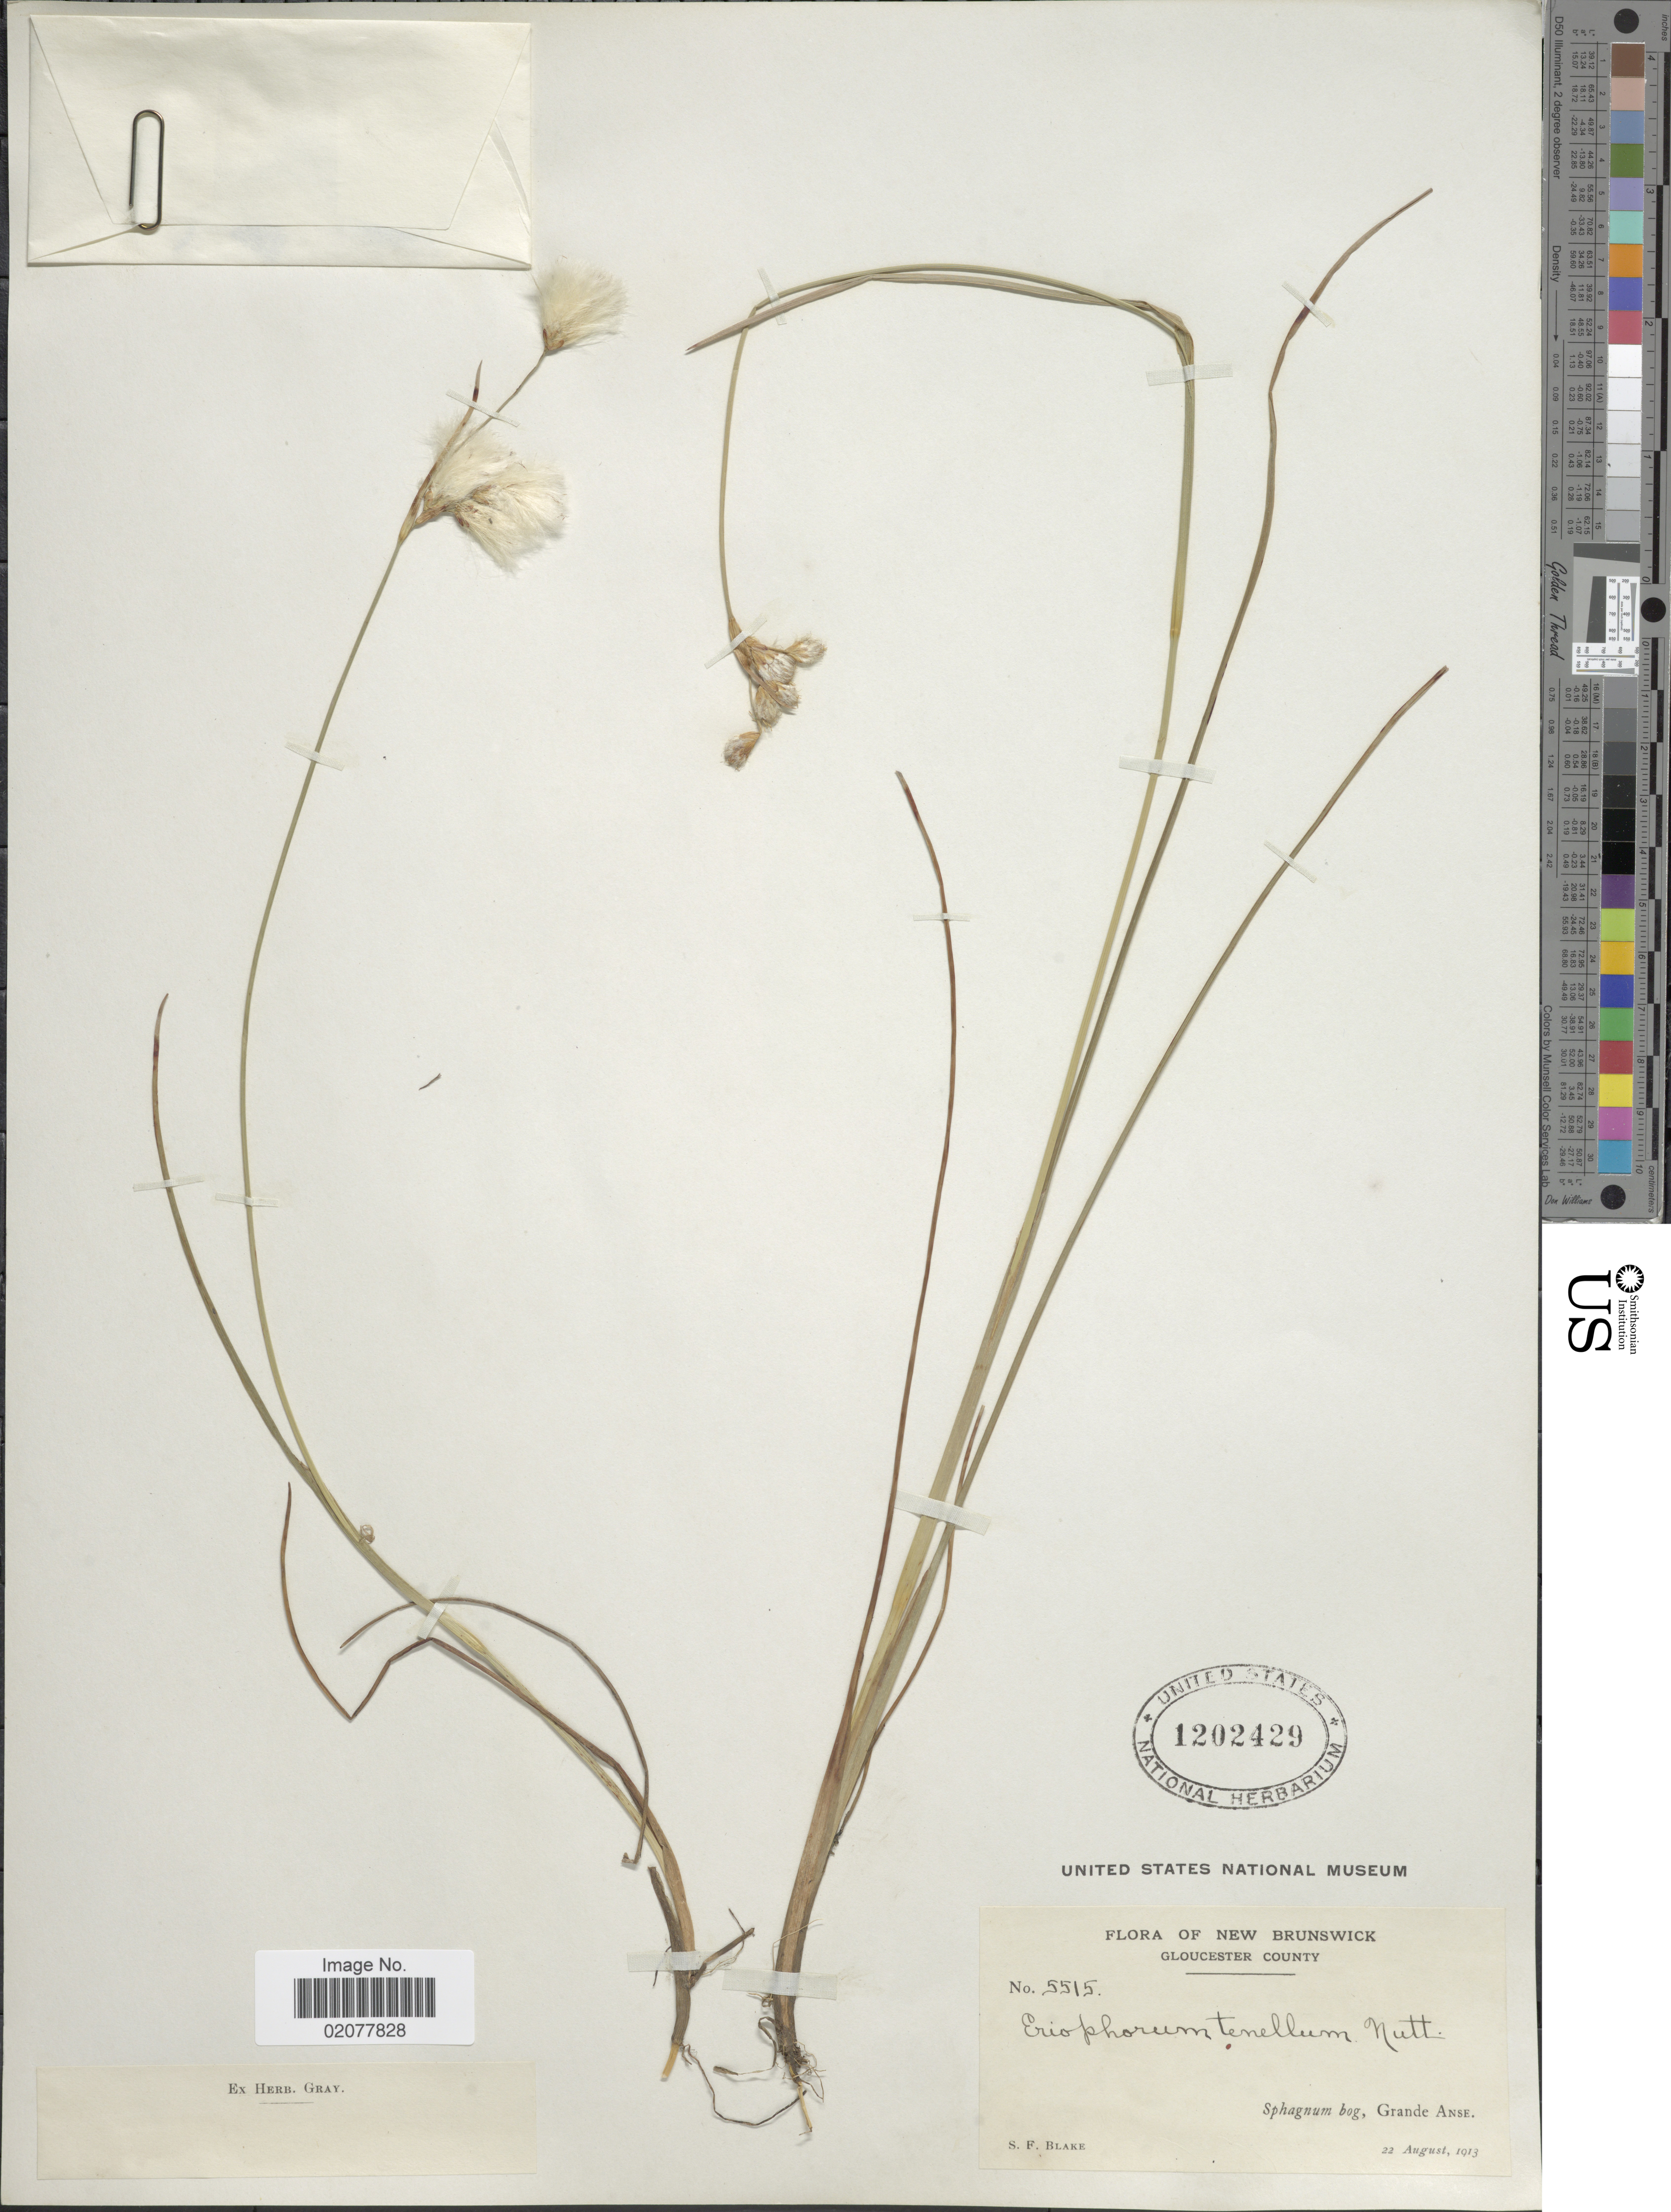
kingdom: Plantae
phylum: Tracheophyta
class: Liliopsida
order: Poales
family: Cyperaceae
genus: Eriophorum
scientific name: Eriophorum tenellum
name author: Nutt.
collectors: S. Blake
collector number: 5515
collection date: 1913-08-22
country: Canada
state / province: New Brunswick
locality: Gloucester County. Sphagnum bog, Grande Anse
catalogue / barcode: US 1202429